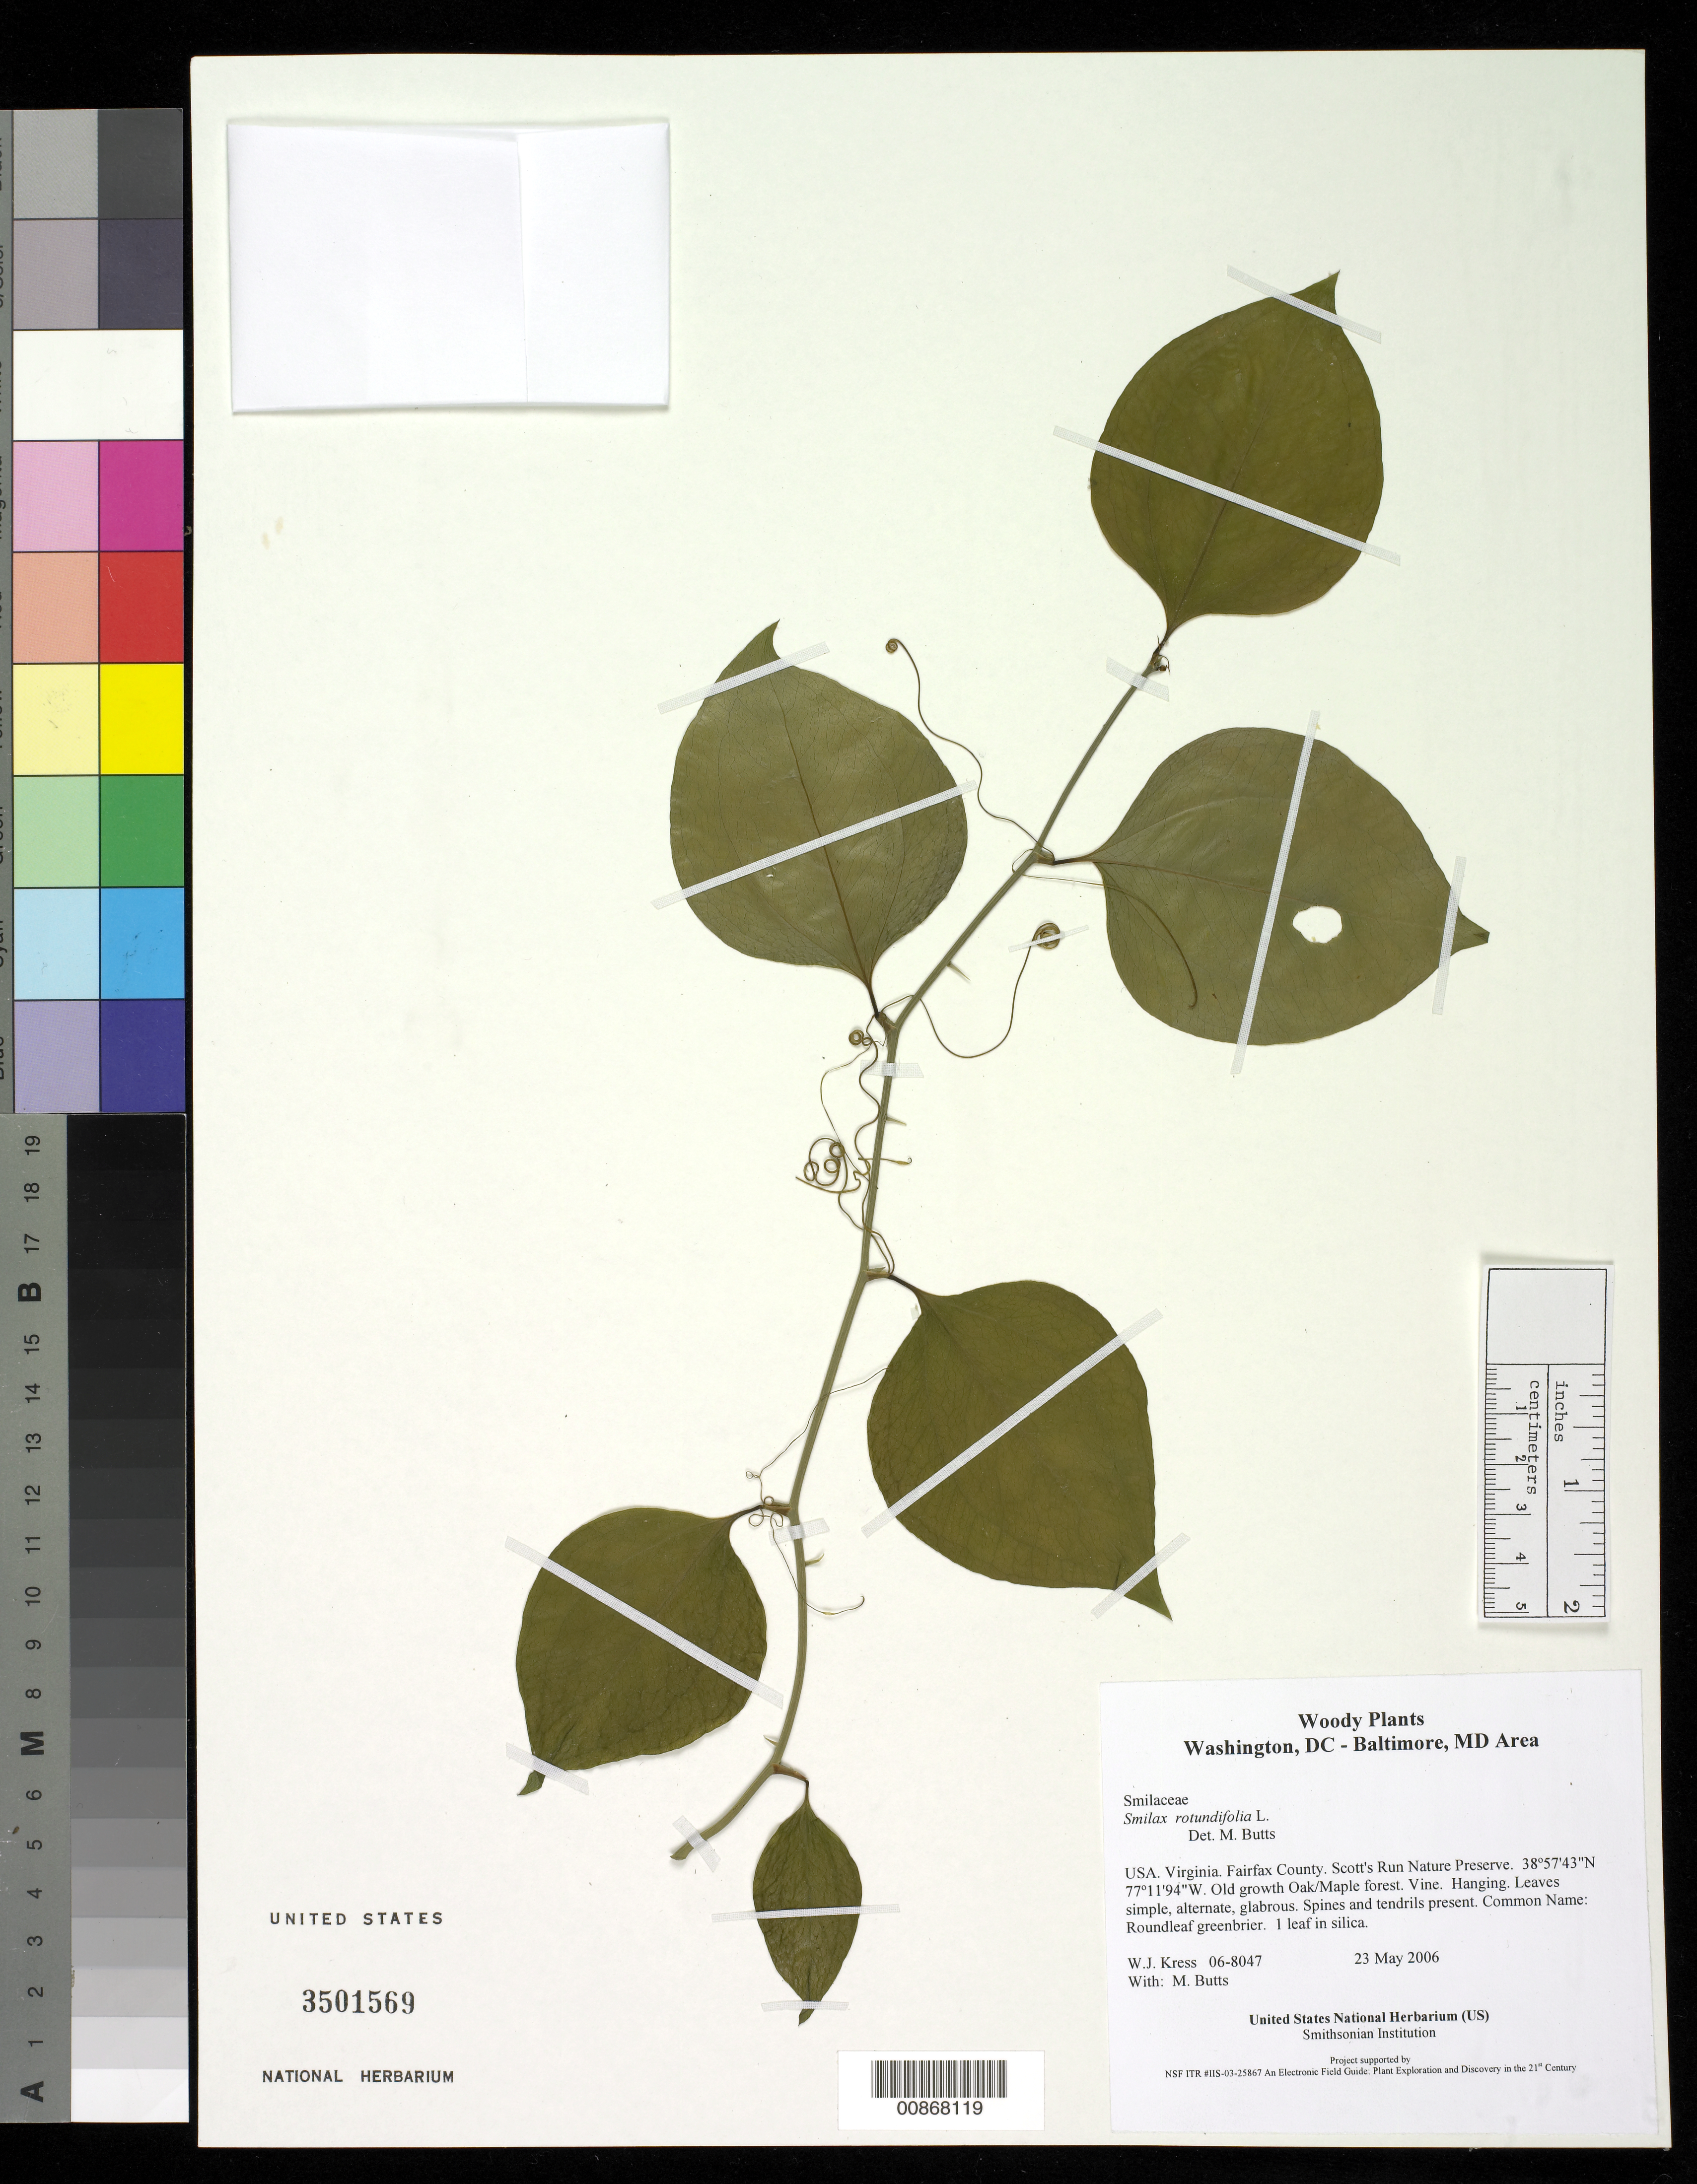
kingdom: Plantae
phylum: Tracheophyta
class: Liliopsida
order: Liliales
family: Smilacaceae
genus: Smilax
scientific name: Smilax rotundifolia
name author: L.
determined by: Butts, M. B.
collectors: W. J. Kress & M. B. Butts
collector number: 06-8047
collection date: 2006-05-23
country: United States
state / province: Virginia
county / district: Fairfax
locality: Scott's Run Nature Preserve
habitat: Old growth Oak/Maple forest.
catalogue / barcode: US 3501569